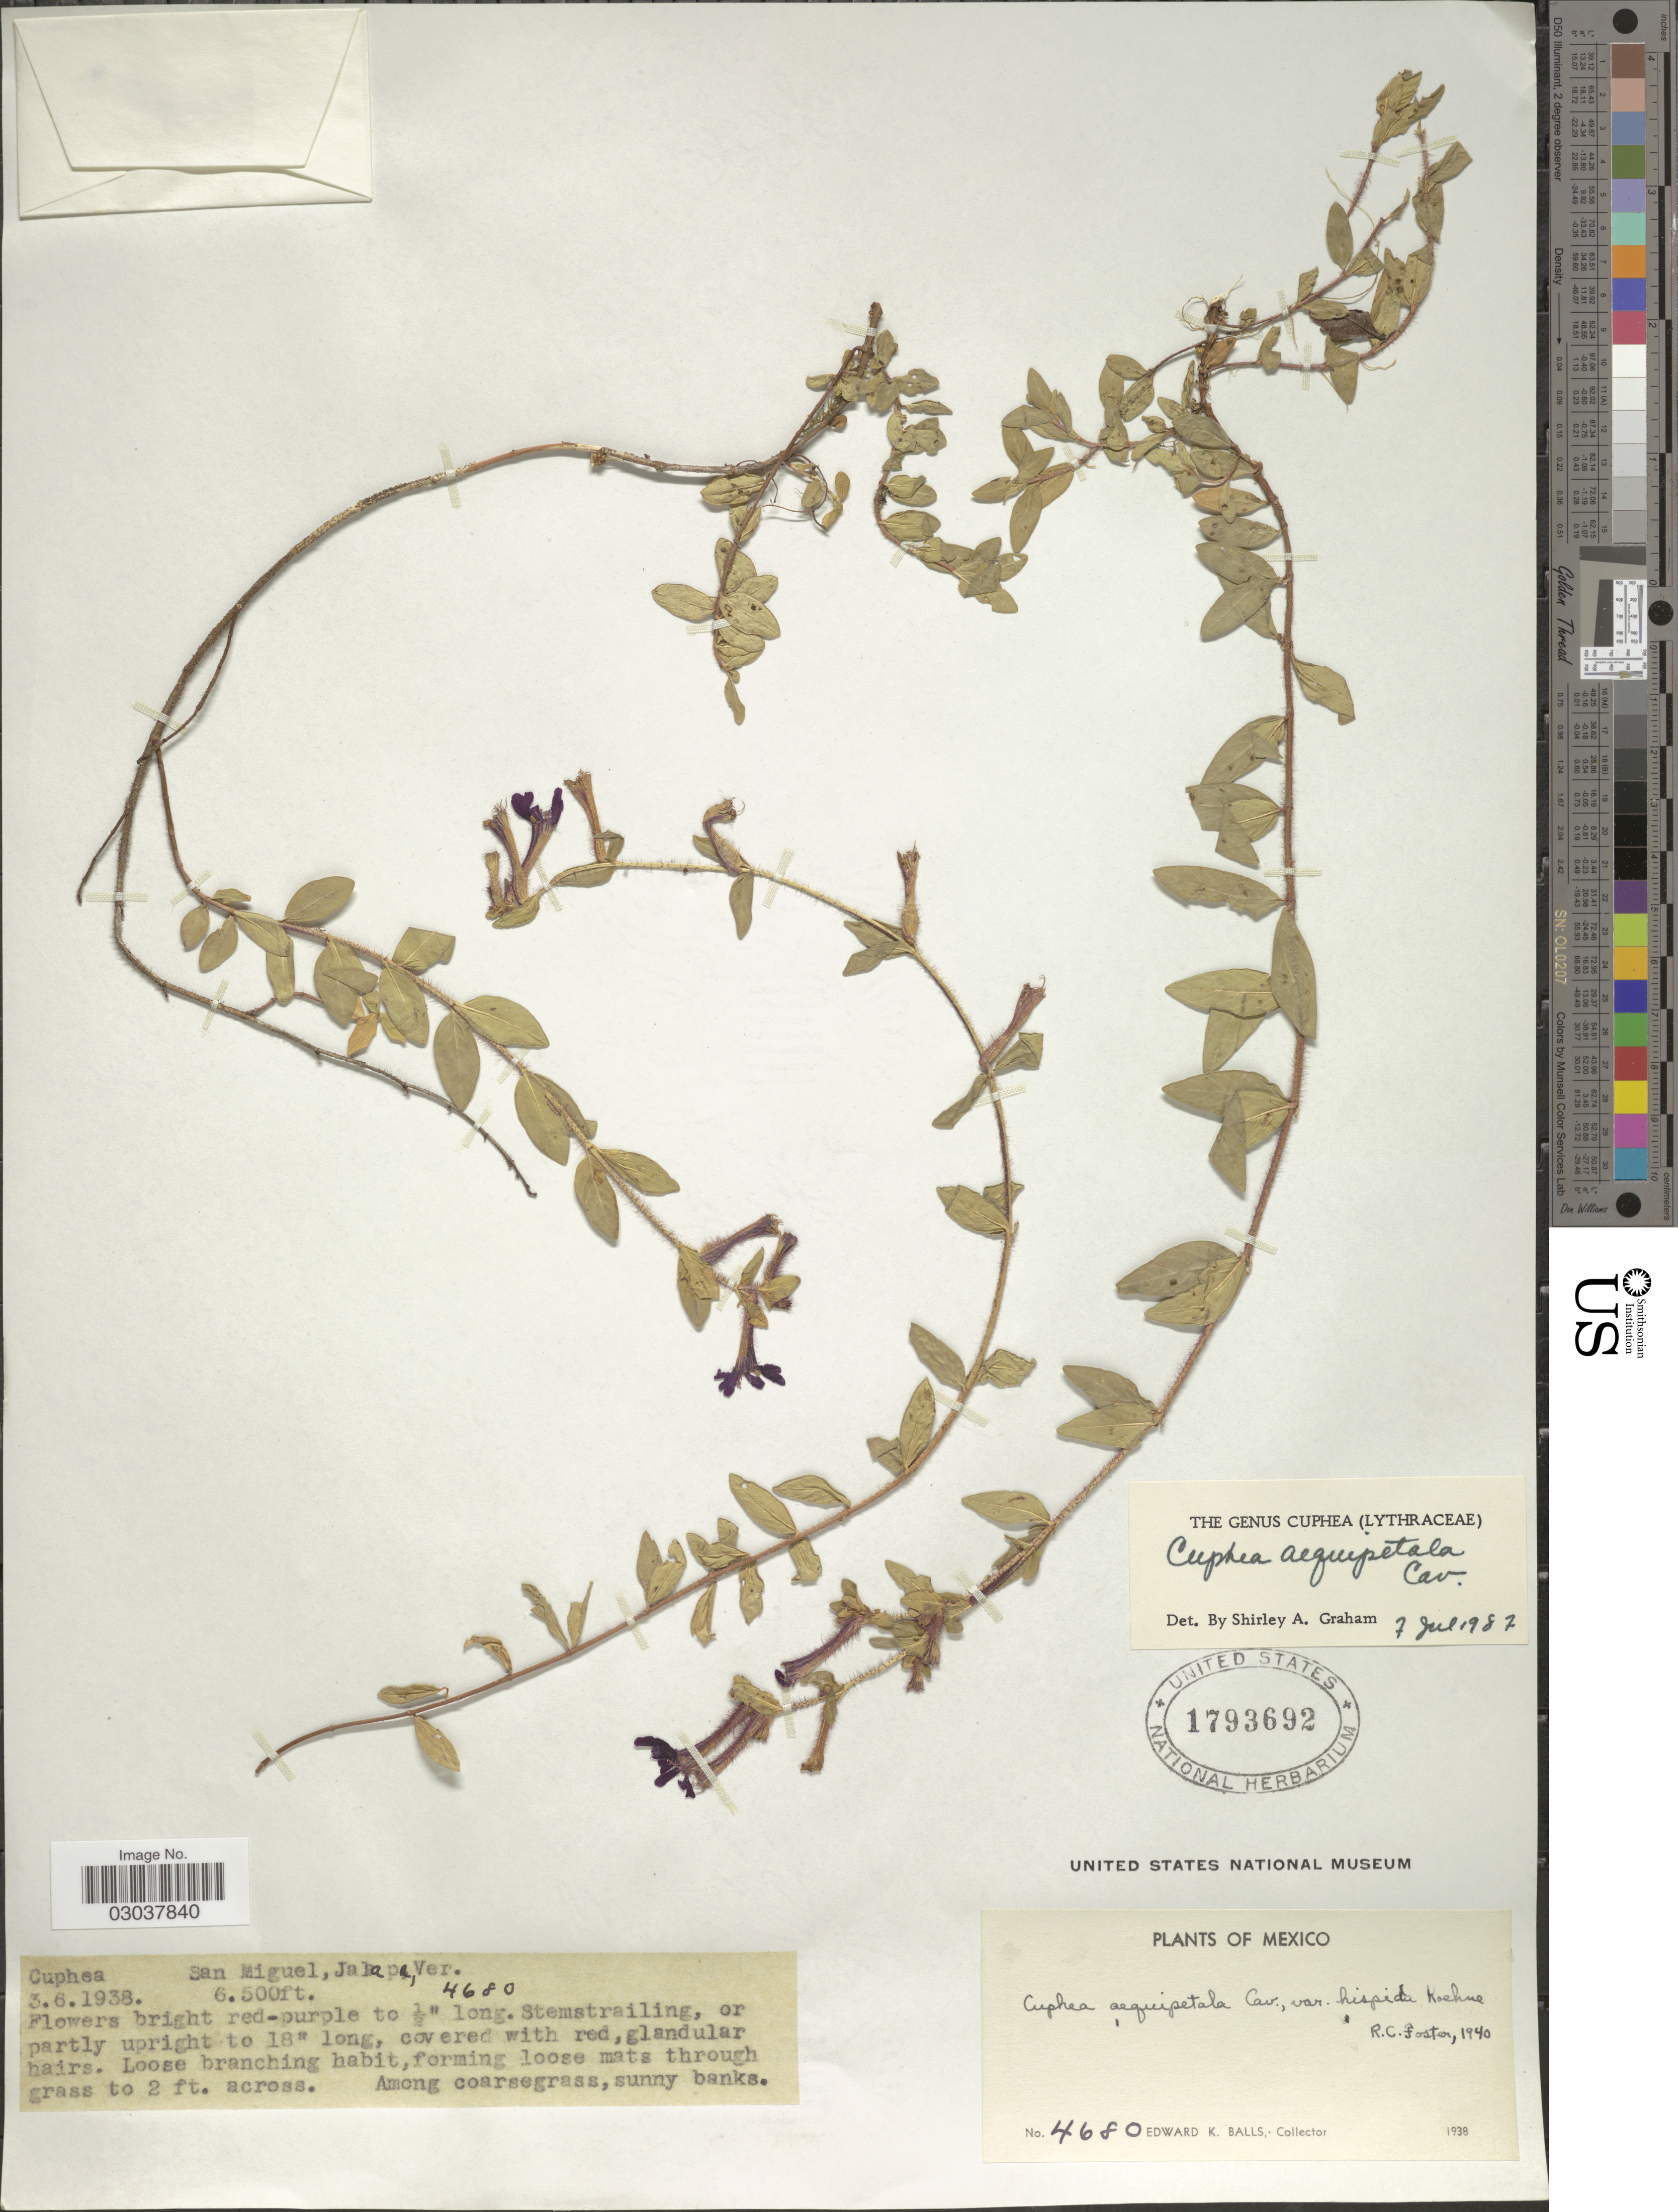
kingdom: Plantae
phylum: Tracheophyta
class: Magnoliopsida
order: Myrtales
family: Lythraceae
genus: Cuphea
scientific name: Cuphea aequipetala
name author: Cav.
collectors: E. K. Balls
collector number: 4680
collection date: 1938-06-03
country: Mexico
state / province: Veracruz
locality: San Miguel, Jalapa, Ver.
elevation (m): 1981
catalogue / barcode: US 1793692